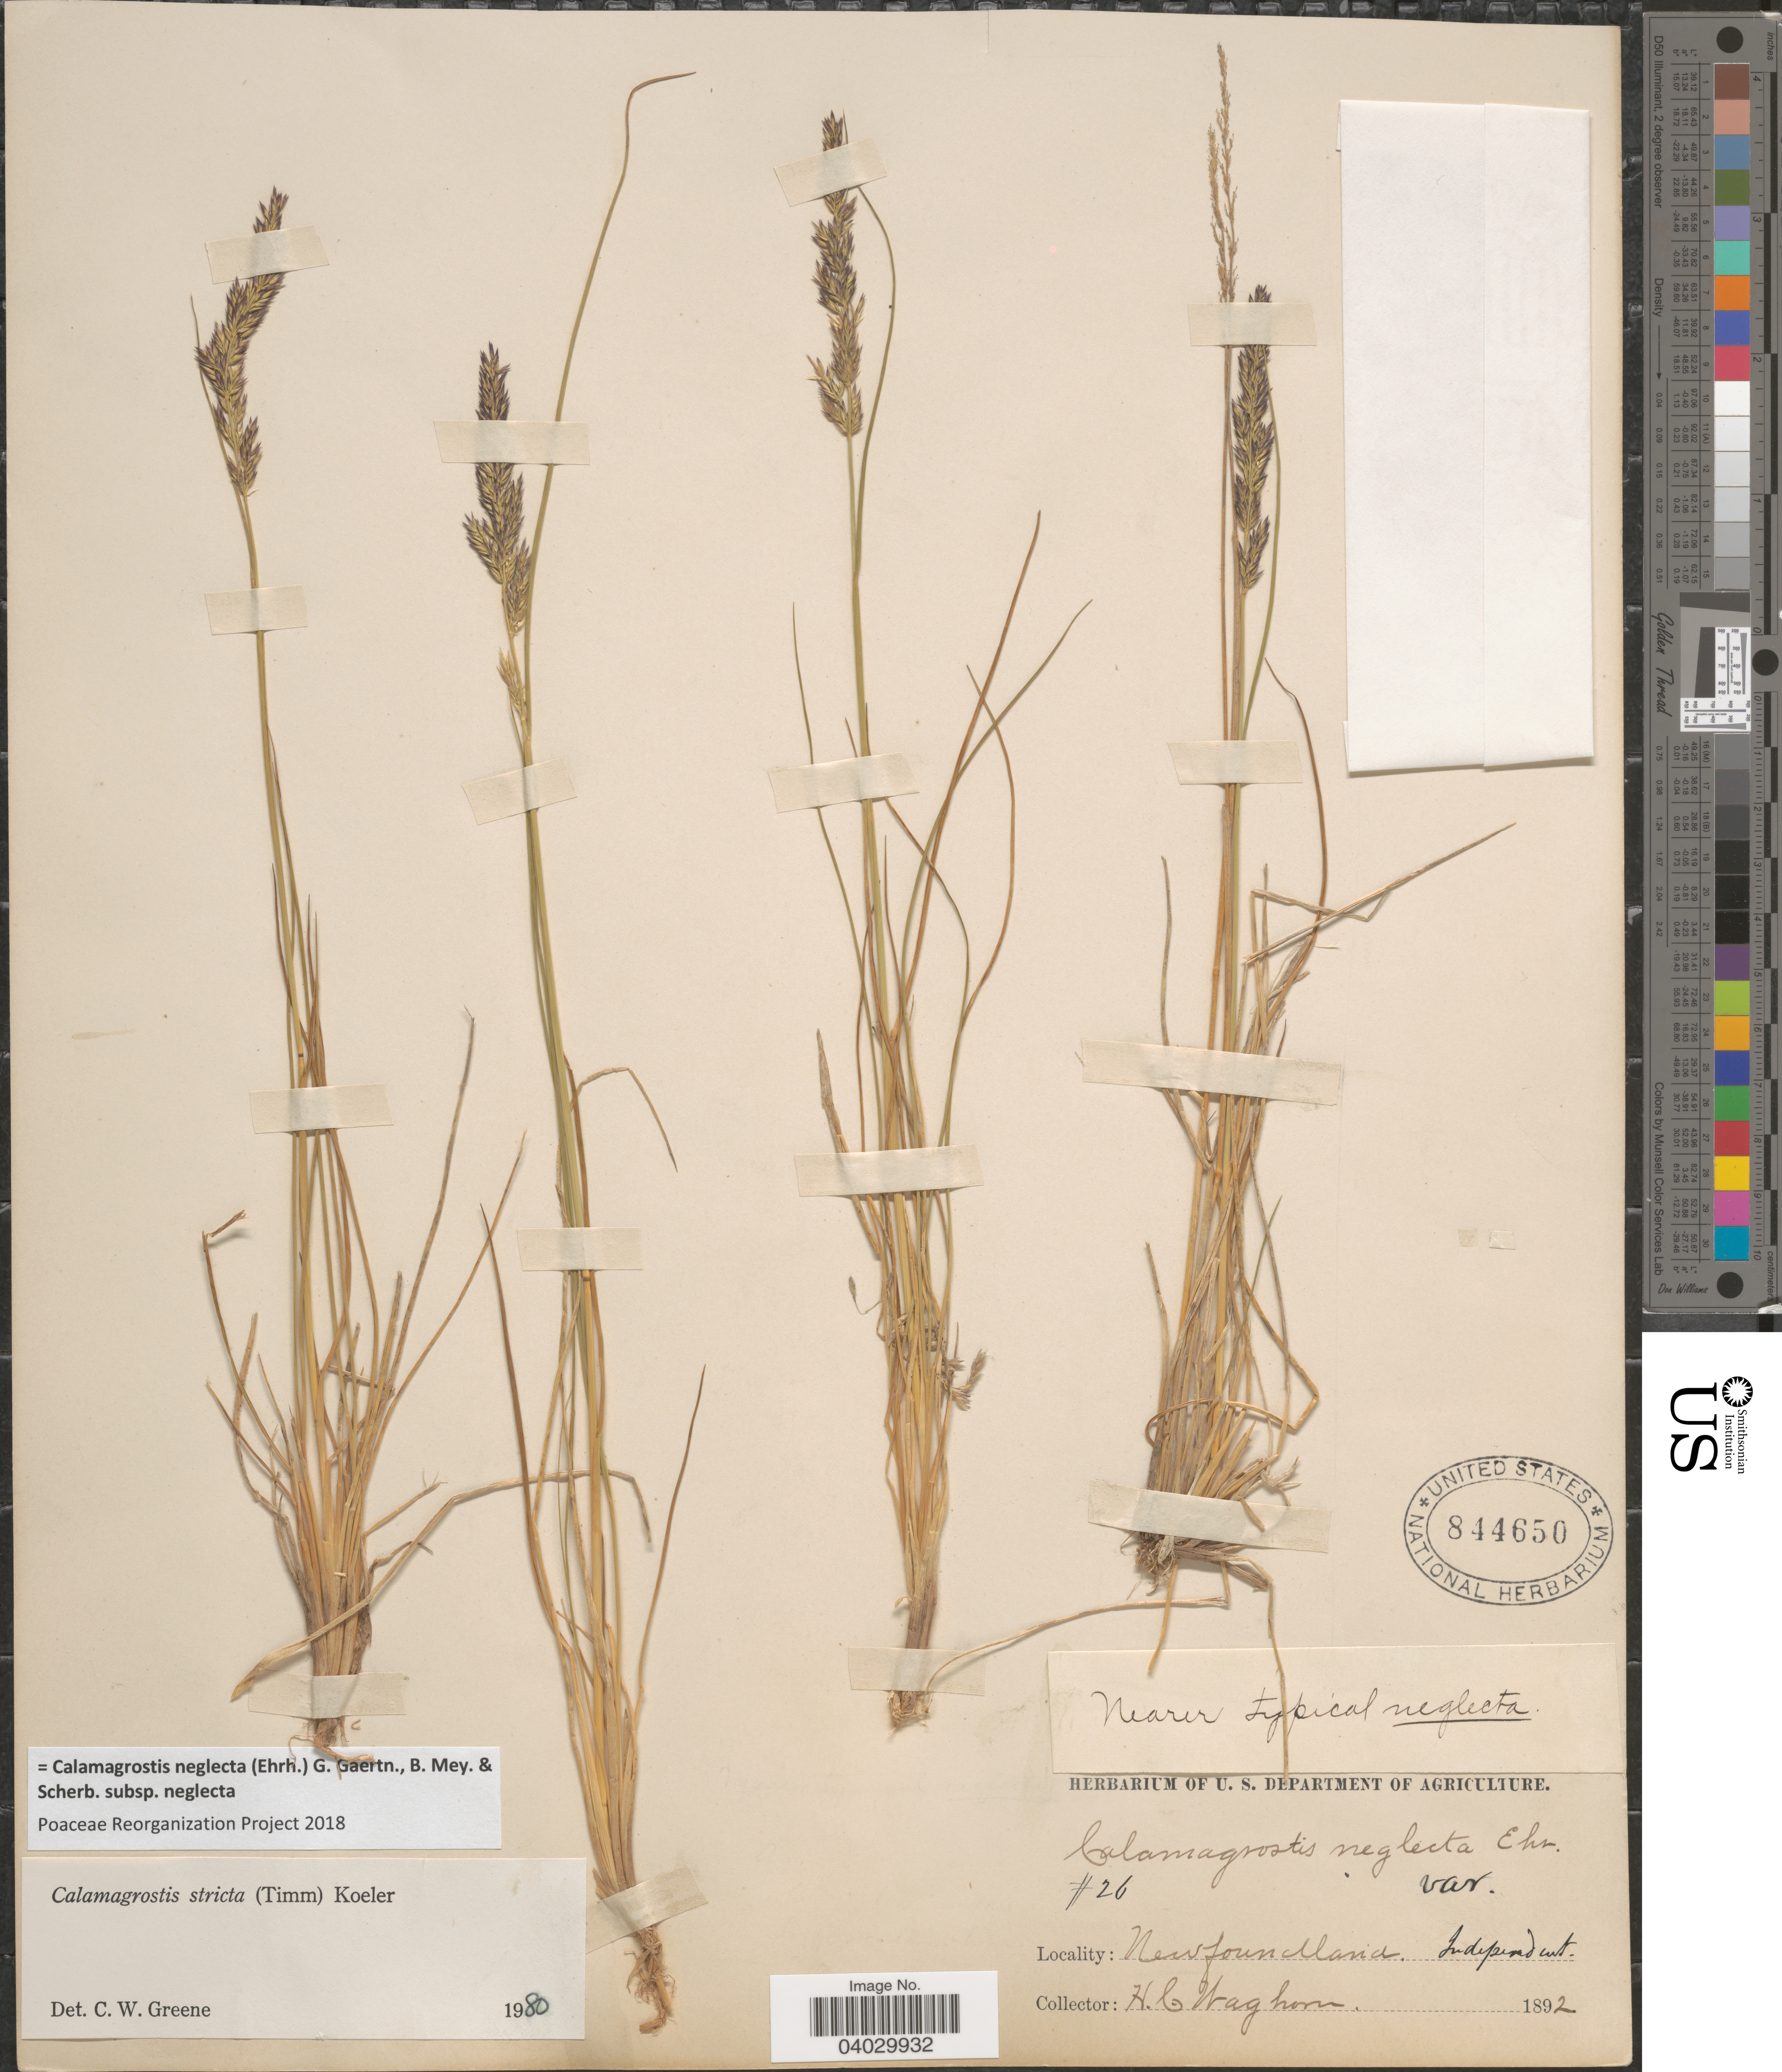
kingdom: Plantae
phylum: Tracheophyta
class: Liliopsida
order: Poales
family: Poaceae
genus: Calamagrostis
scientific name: Calamagrostis neglecta subsp. neglecta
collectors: H. Waghorn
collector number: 26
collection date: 1892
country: Canada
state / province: Newfoundland and Labrador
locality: Independent.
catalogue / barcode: US 844650